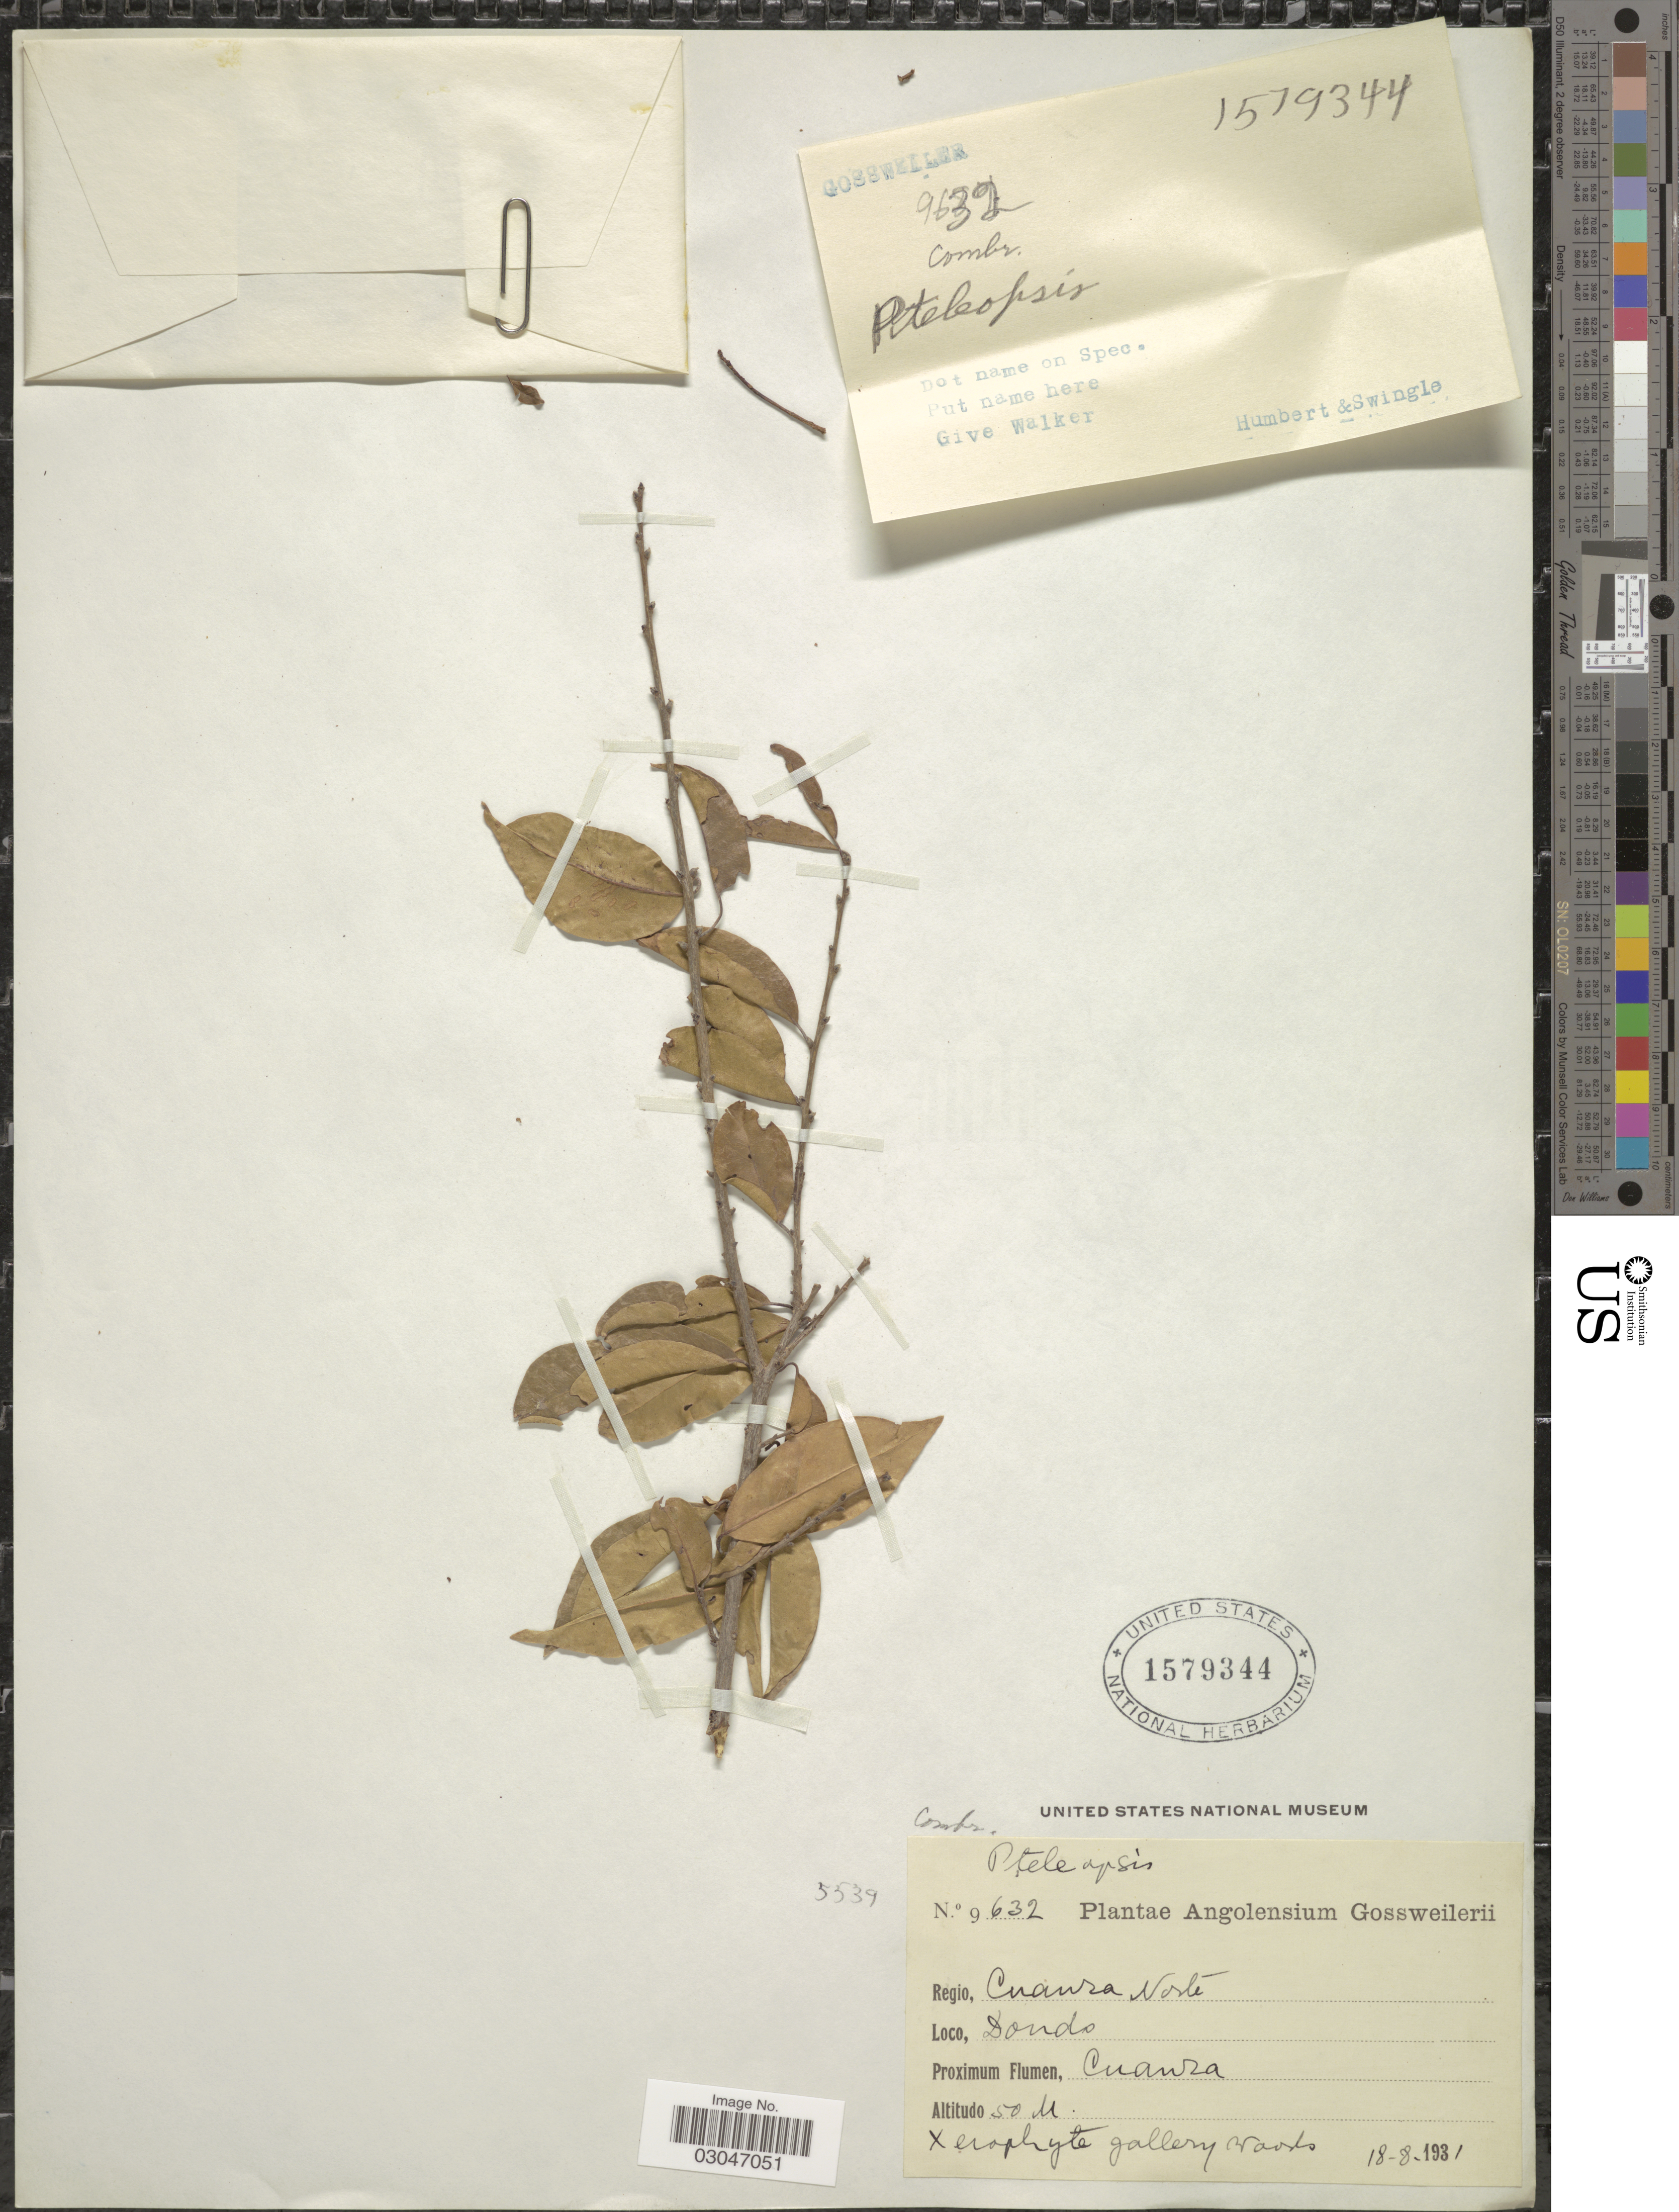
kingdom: Plantae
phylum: Tracheophyta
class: Magnoliopsida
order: Myrtales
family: Combretaceae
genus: Terminalia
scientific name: Terminalia sp.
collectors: -. Gossweiler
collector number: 9632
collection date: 1931-08-18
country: Angola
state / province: Cuanza Norte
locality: Regio, Cuanza Norte, Dondo, Cuanza.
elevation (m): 50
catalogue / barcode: US 1579344